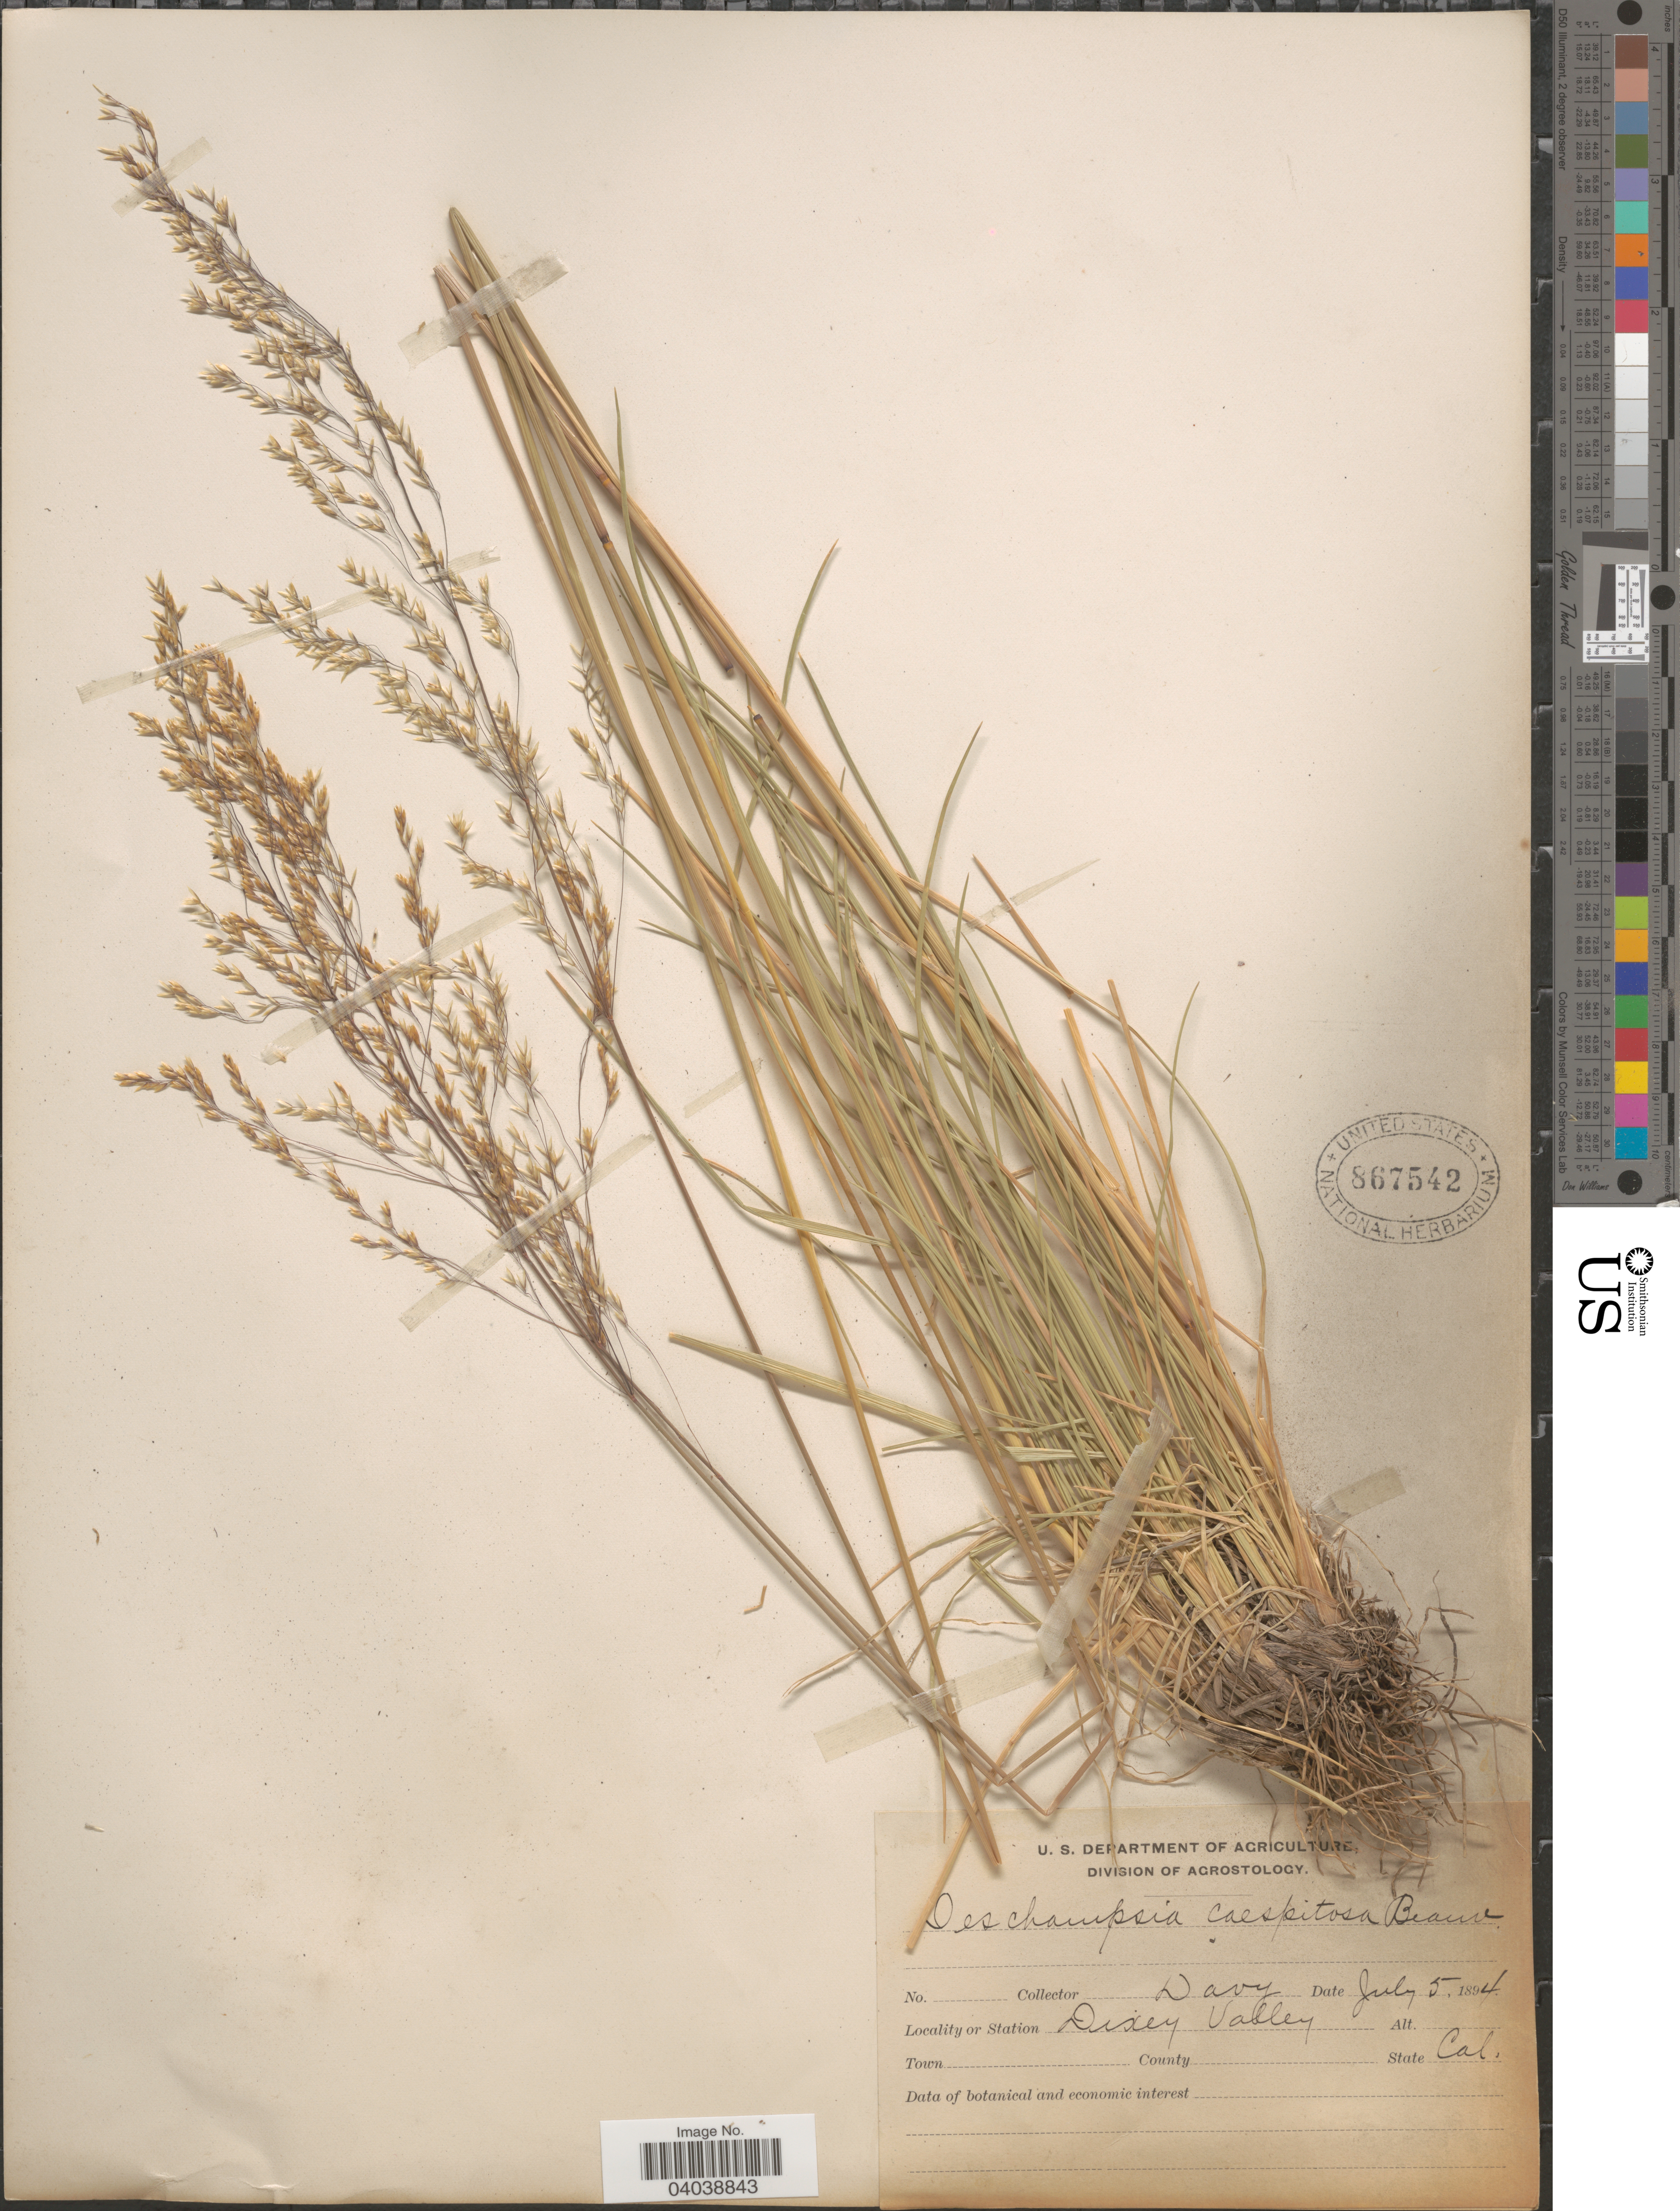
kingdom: Plantae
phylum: Tracheophyta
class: Liliopsida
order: Poales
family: Poaceae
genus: Deschampsia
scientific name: Deschampsia cespitosa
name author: (L.) P. Beauv.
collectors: Davy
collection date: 1894-07-05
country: United States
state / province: California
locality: Station Dixey Valley.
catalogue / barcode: US 867542